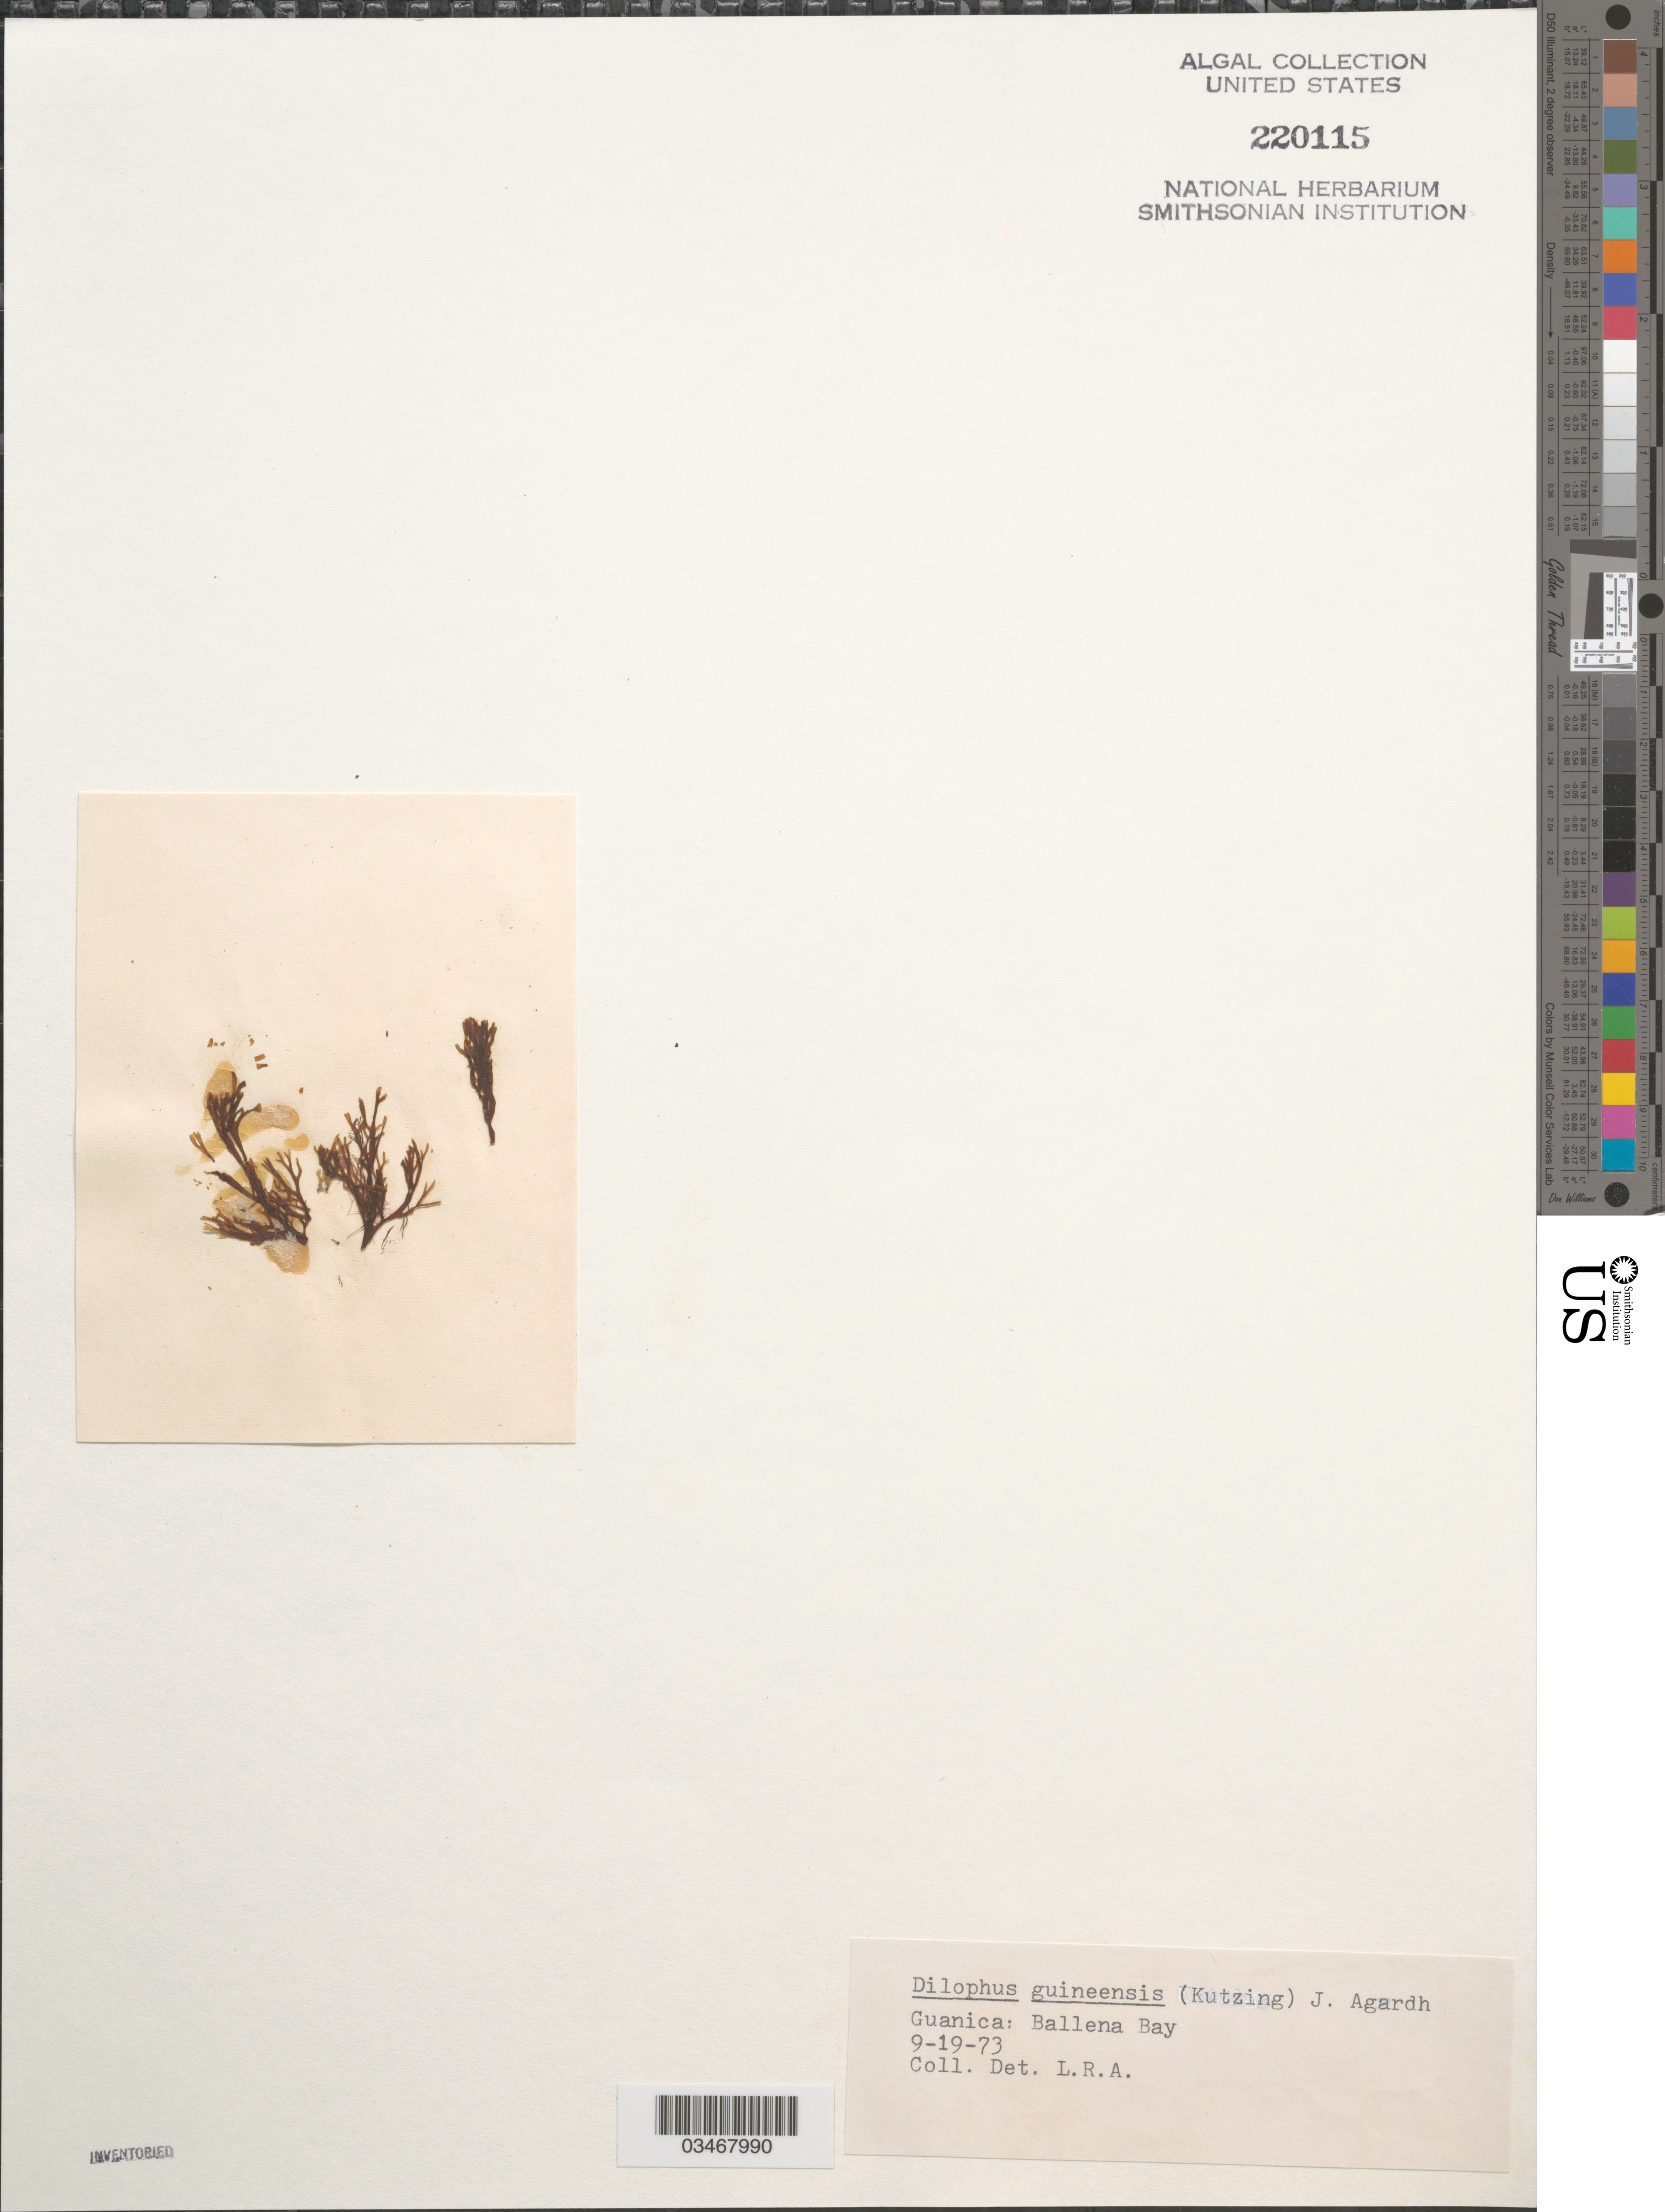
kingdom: Chromista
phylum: Ochrophyta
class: Phaeophyceae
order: Dictyotales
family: Dictyotaceae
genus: Dictyota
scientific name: Dictyota guineensis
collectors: L. Almodovar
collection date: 1973-09-19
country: Puerto Rico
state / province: Guanica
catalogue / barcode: US 220115